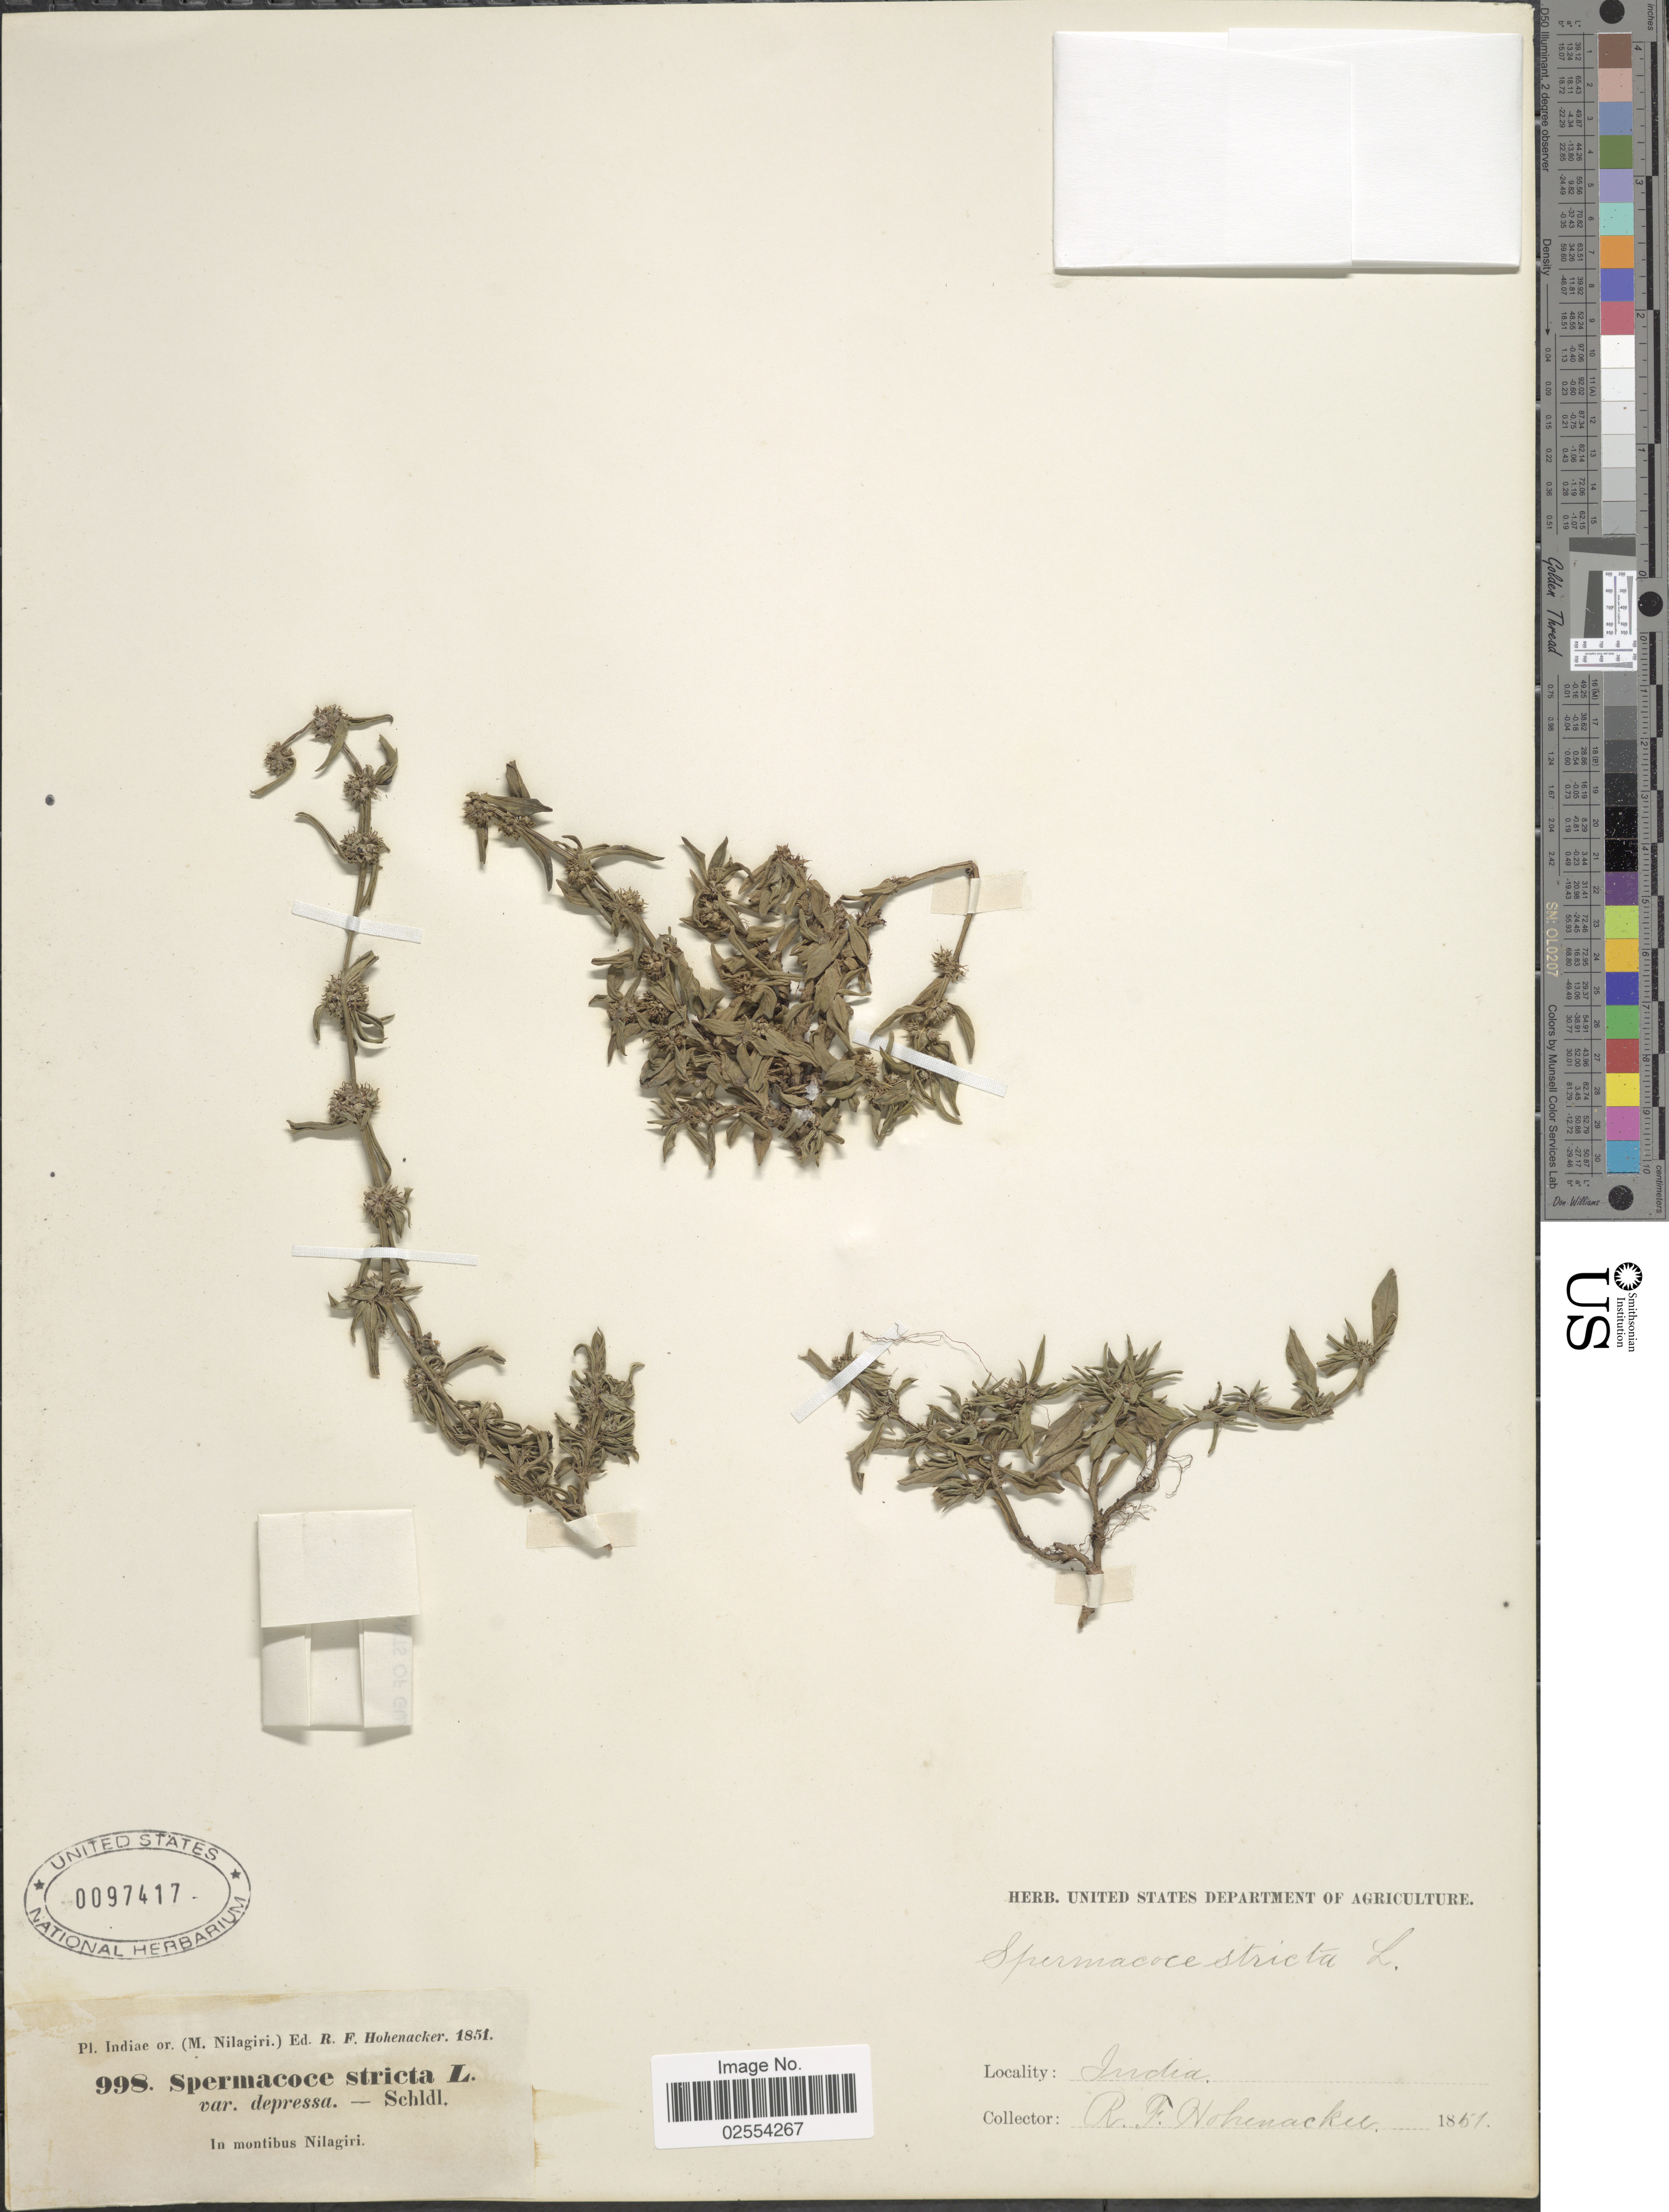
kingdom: Plantae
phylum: Tracheophyta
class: Magnoliopsida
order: Gentianales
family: Rubiaceae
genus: Spermacoce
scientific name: Spermacoce stricta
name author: L. f.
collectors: R. F. Hohenacker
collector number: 998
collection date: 1851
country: India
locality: Indiae or. In montibus Nilagri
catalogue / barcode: US 97417